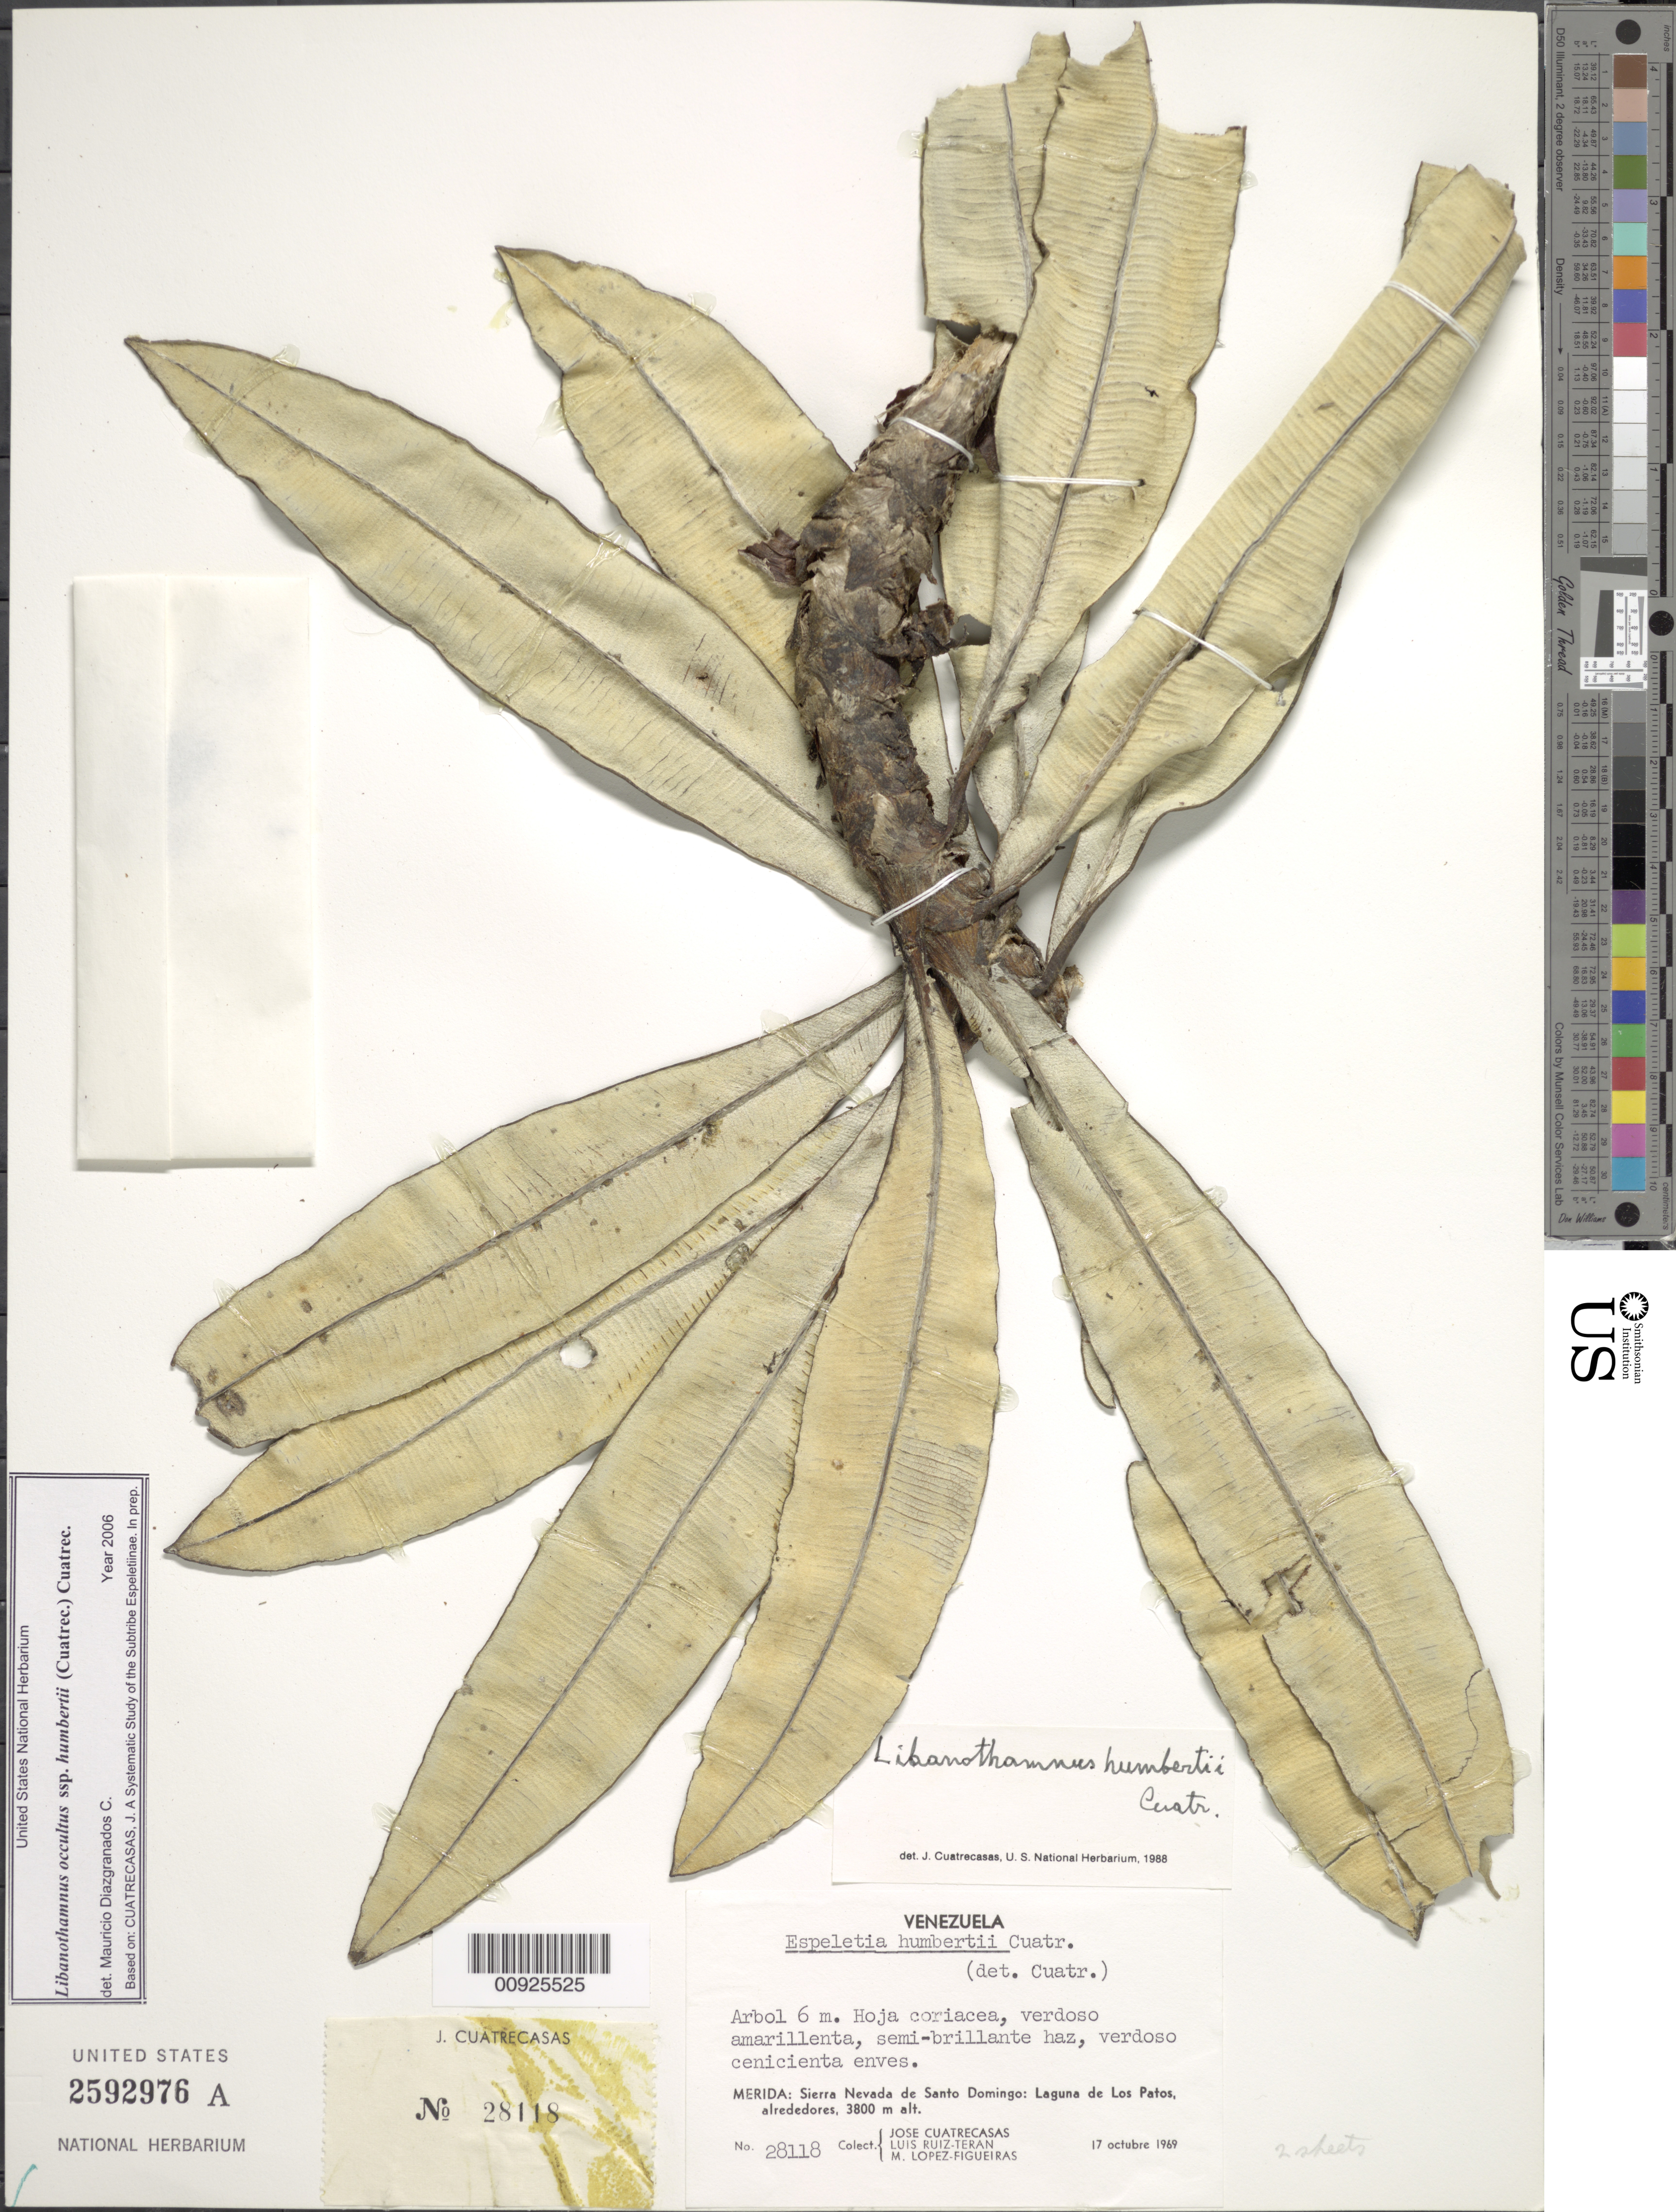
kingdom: Plantae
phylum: Tracheophyta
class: Magnoliopsida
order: Asterales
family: Asteraceae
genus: Libanothamnus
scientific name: Libanothamnus occultus subsp. humbertii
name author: (Cuatrec.) Cuatrec.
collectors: J. Cuatrecasas, L. E. Ruíz-Terán & M. López Figueiras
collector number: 28118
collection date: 1969-10-17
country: Venezuela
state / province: Mérida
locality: Sierra Nevada de Santo Domingo, Laguna de los Patos, alrededores.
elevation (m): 3800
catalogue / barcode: US 2592965A